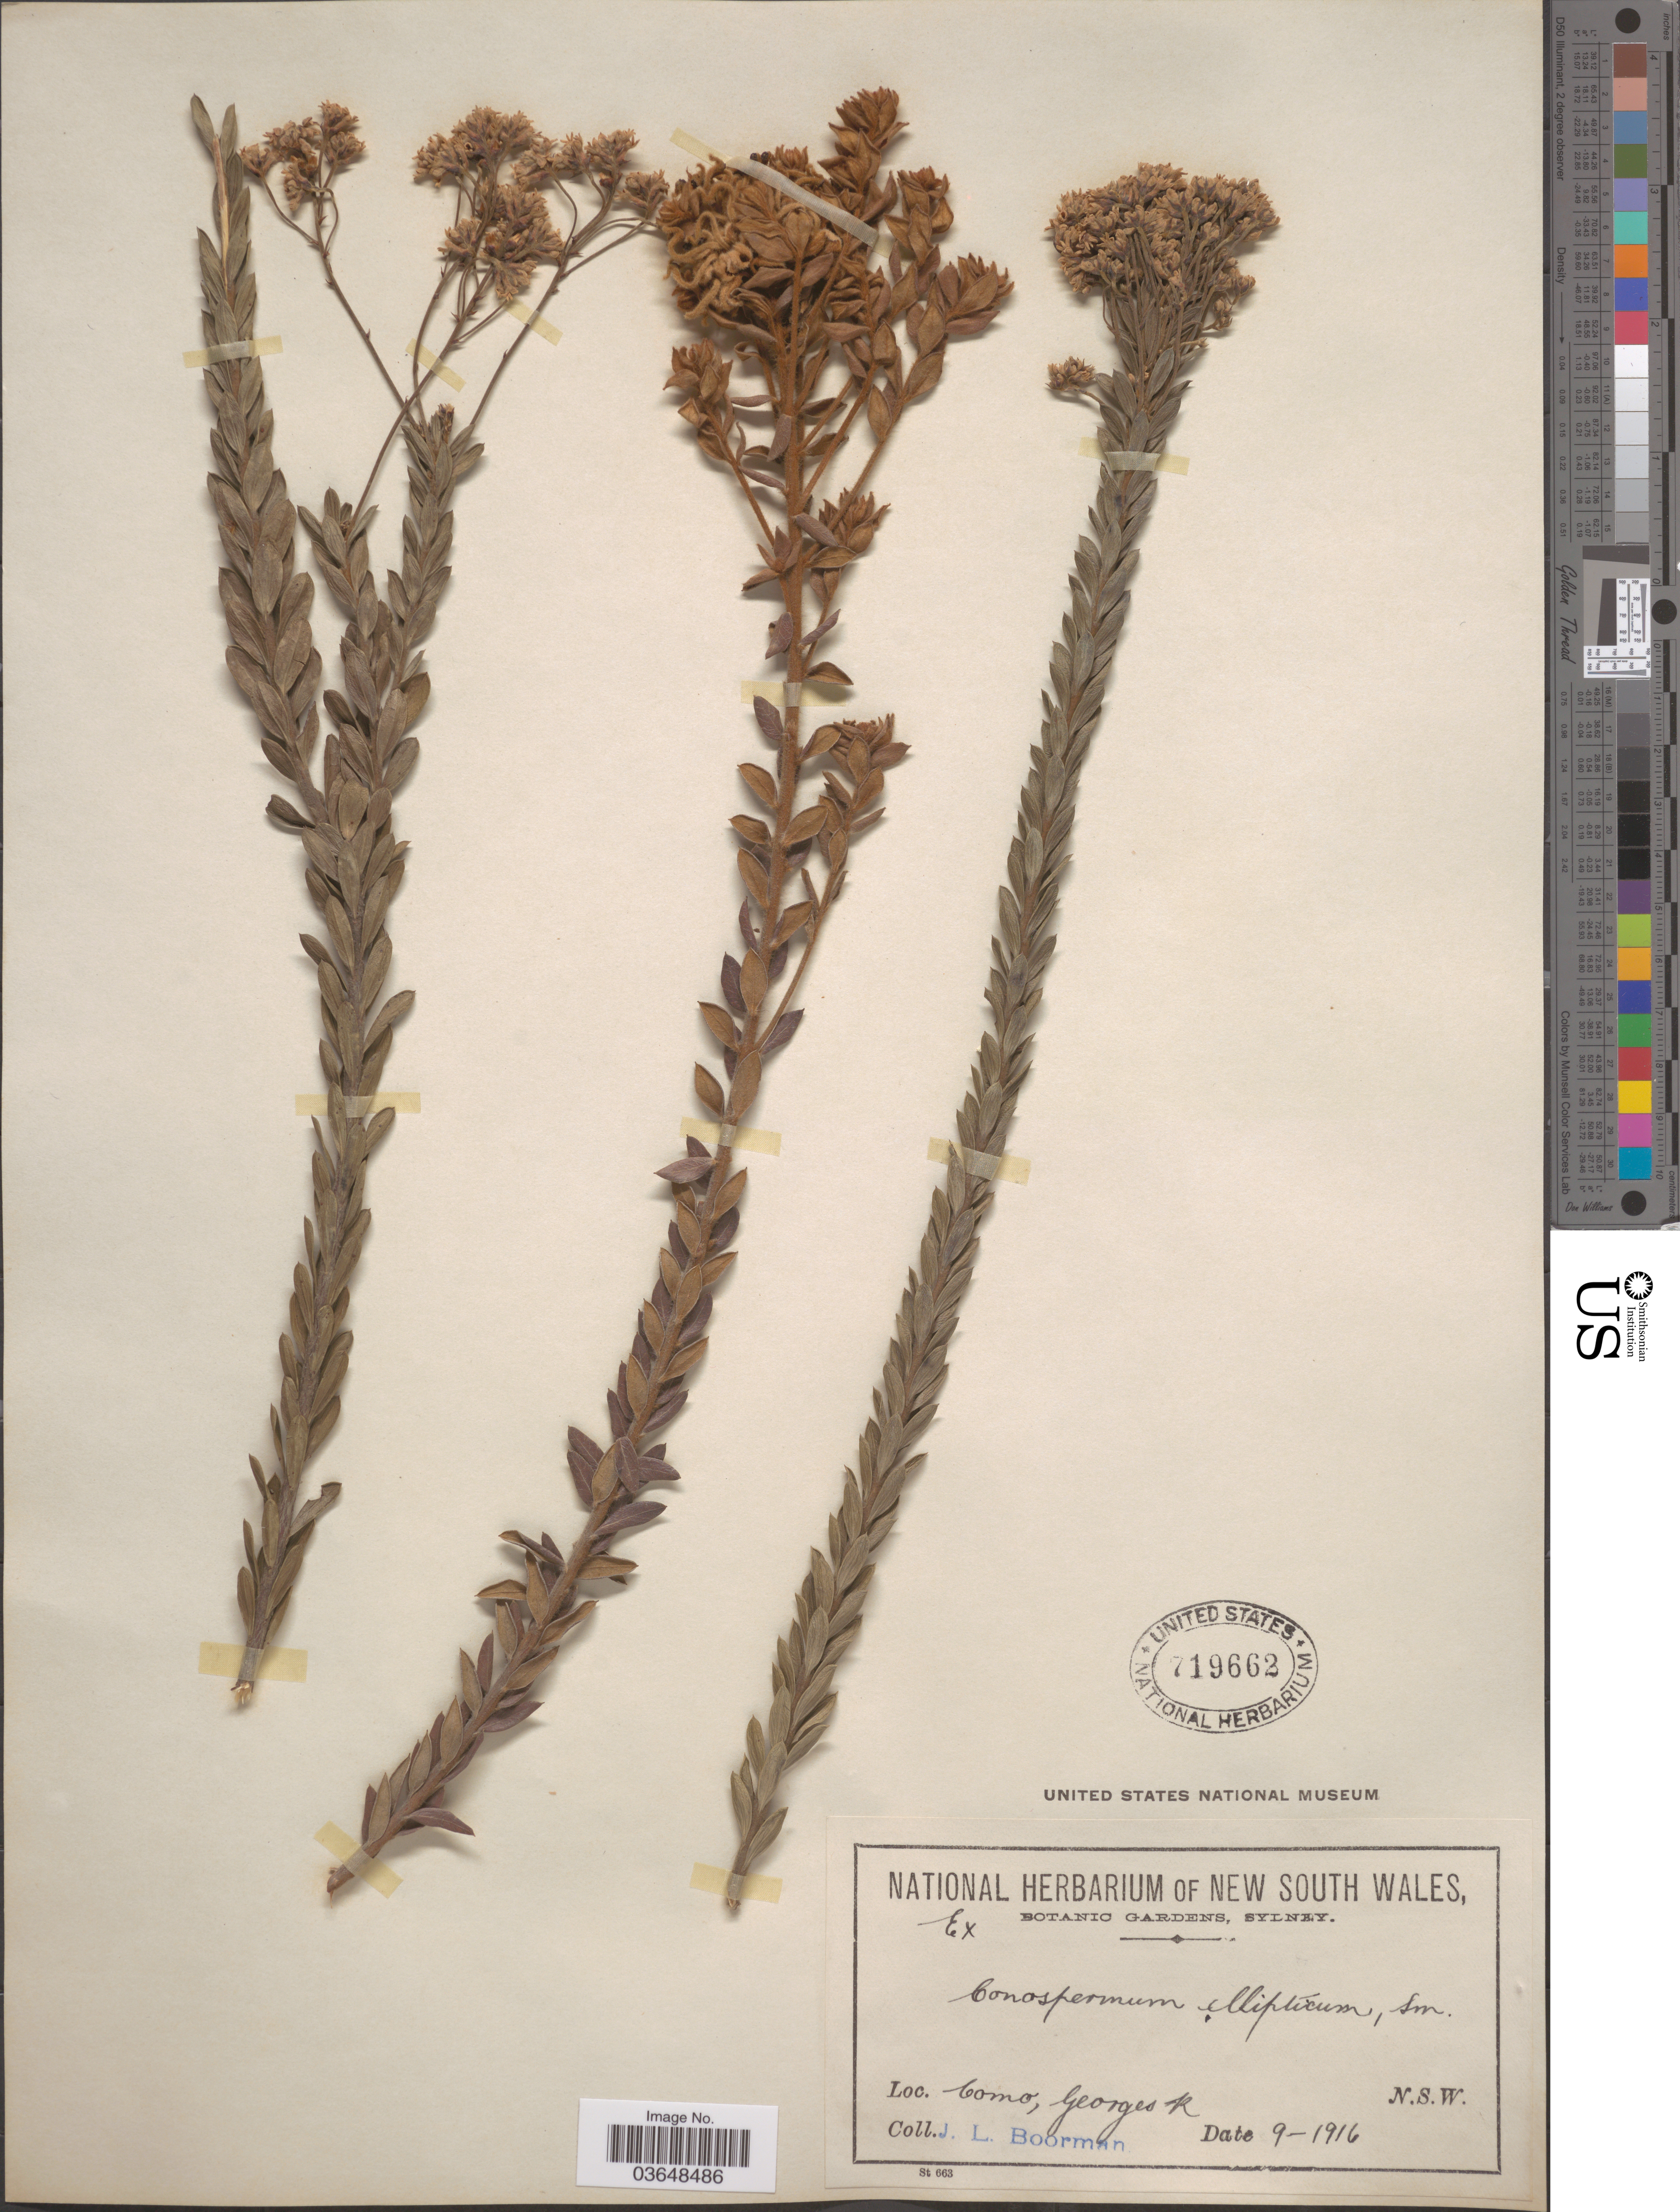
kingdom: Plantae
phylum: Tracheophyta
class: Magnoliopsida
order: Proteales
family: Proteaceae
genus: Conospermum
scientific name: Conospermum ellipticum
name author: Sm.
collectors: J. Boorman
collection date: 1916-09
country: Australia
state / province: New South Wales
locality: Como, Georges K.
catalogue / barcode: US 719662